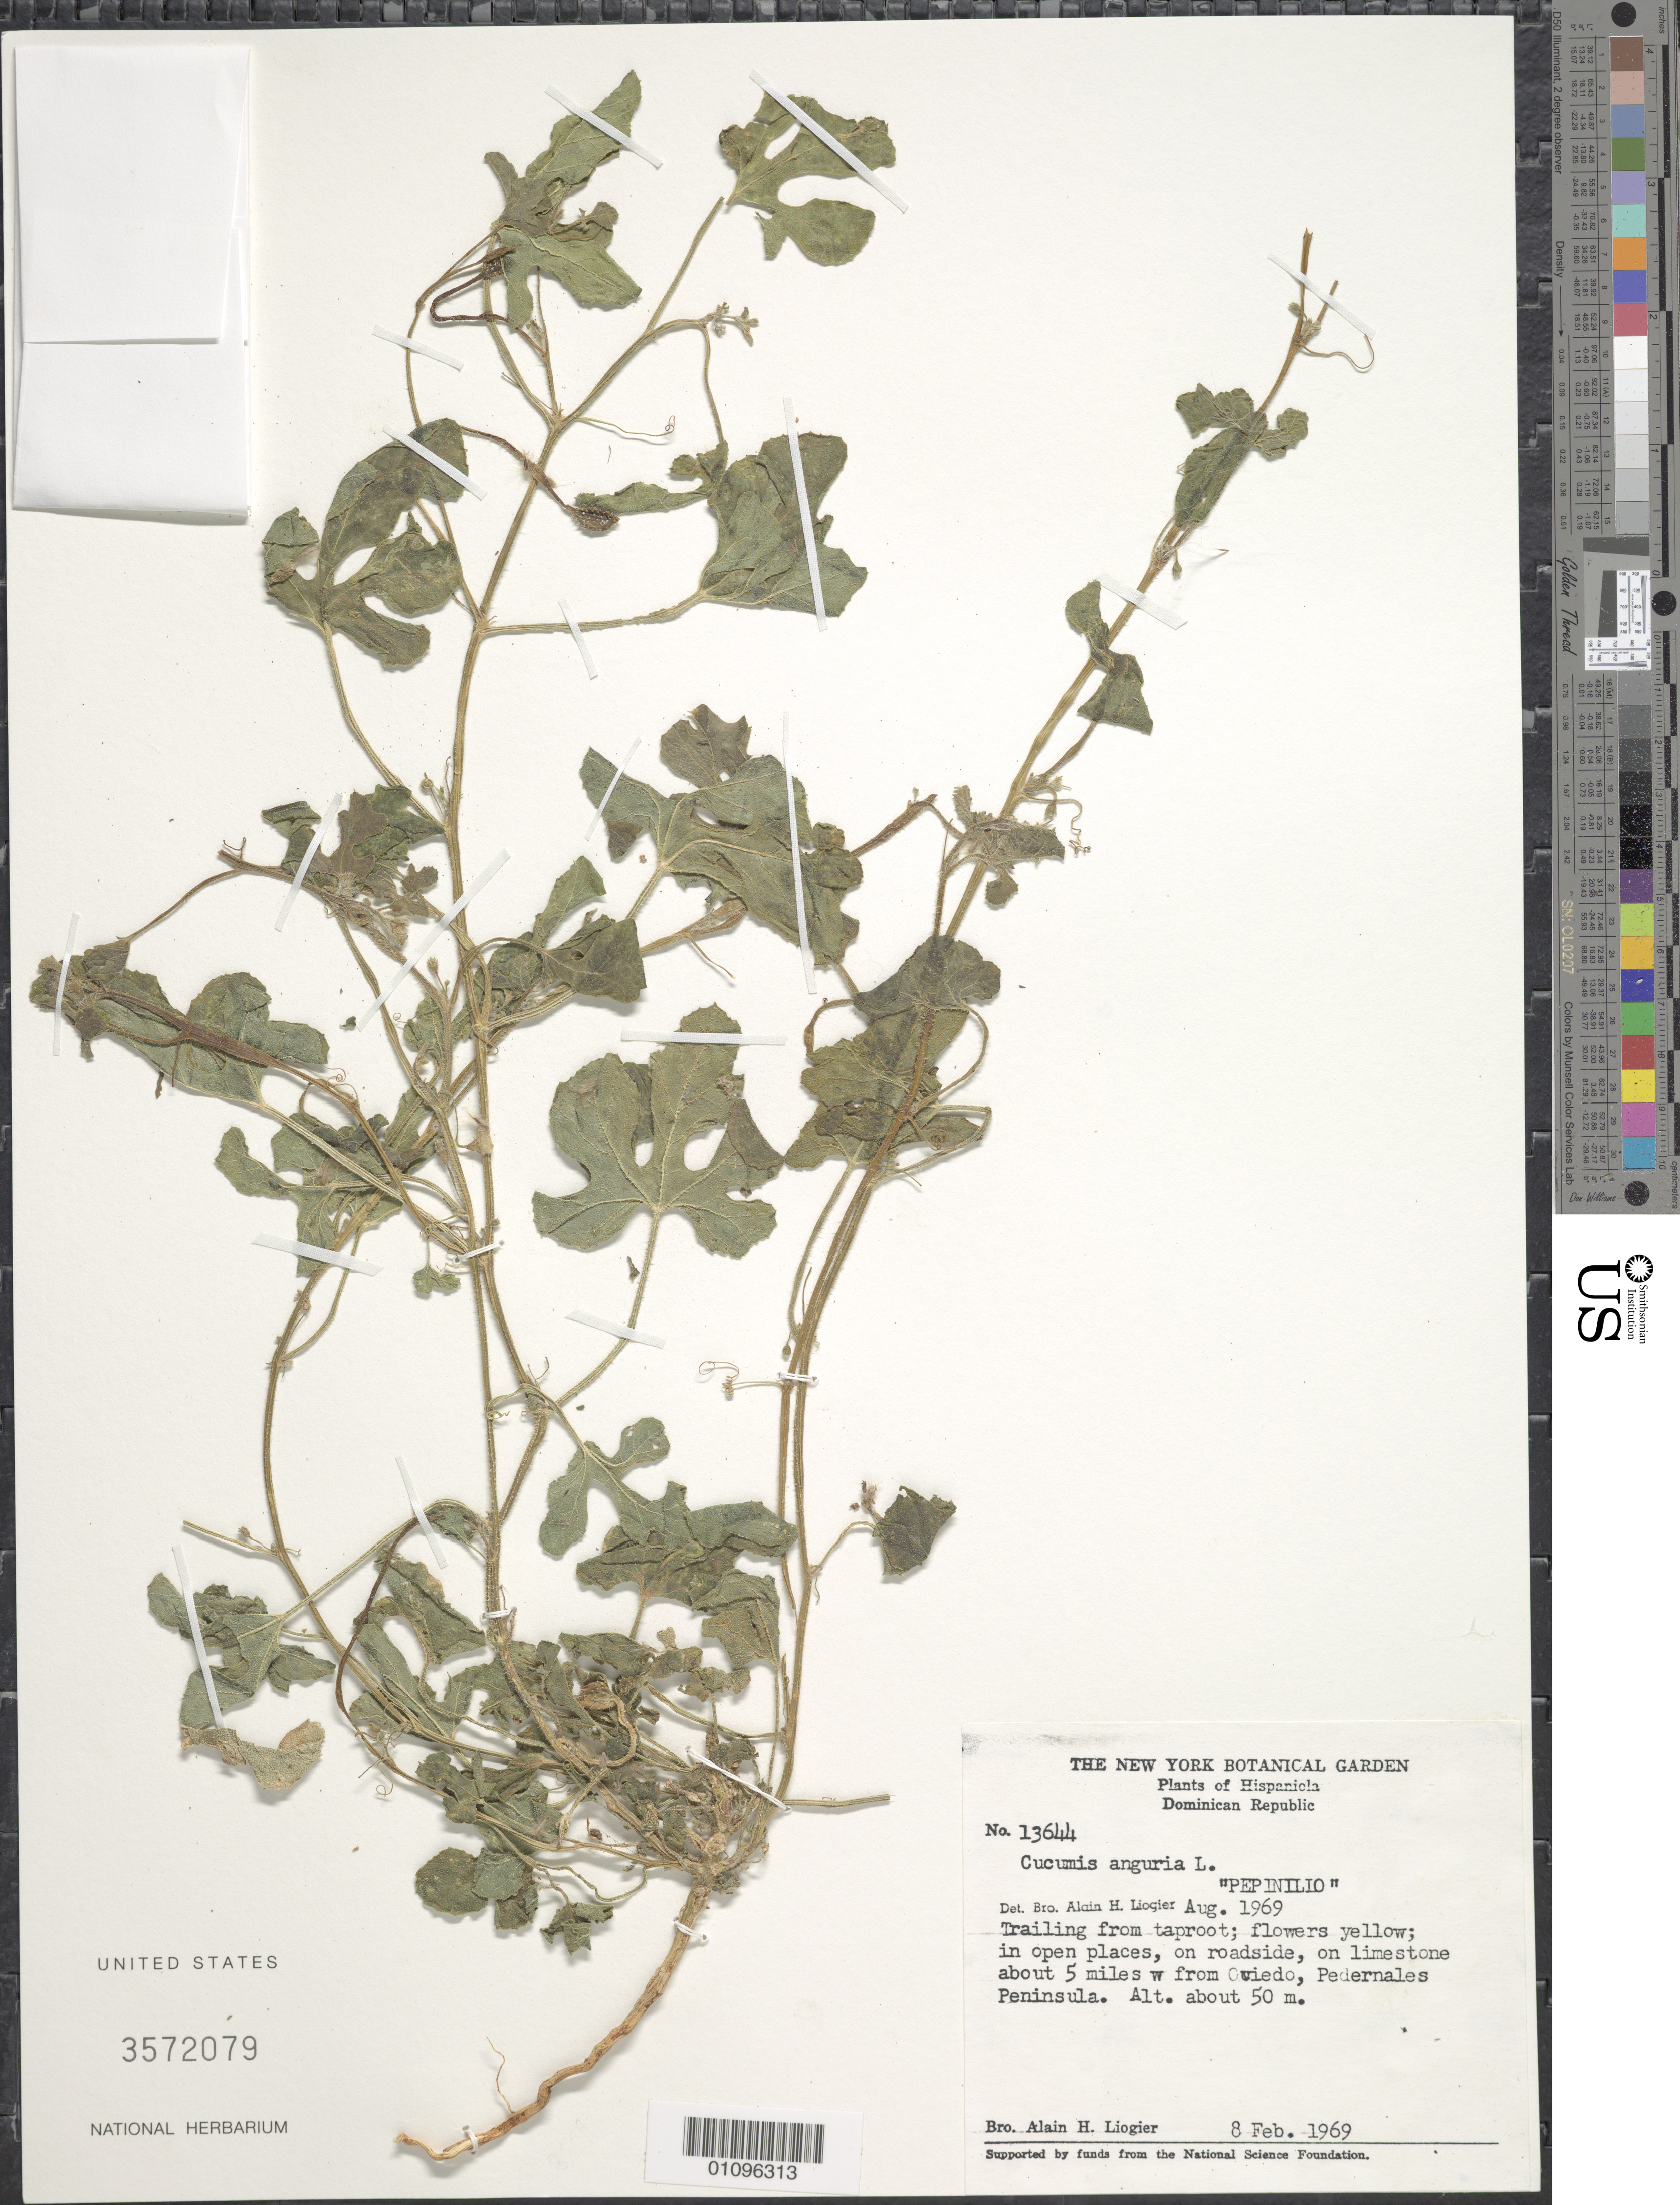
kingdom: Plantae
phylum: Tracheophyta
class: Magnoliopsida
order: Cucurbitales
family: Cucurbitaceae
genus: Cucumis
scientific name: Cucumis anguria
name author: L.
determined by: Liogier, Alain H.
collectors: A. H. Liogier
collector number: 13644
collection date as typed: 08 Feb 1969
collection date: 1969-02-08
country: Dominican Republic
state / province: Pedernales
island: Hispaniola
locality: Pedernales Peninsula, about 5 miles W of Oviedo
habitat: In open places, on roadside, on limestone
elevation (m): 50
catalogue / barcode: US 3572079